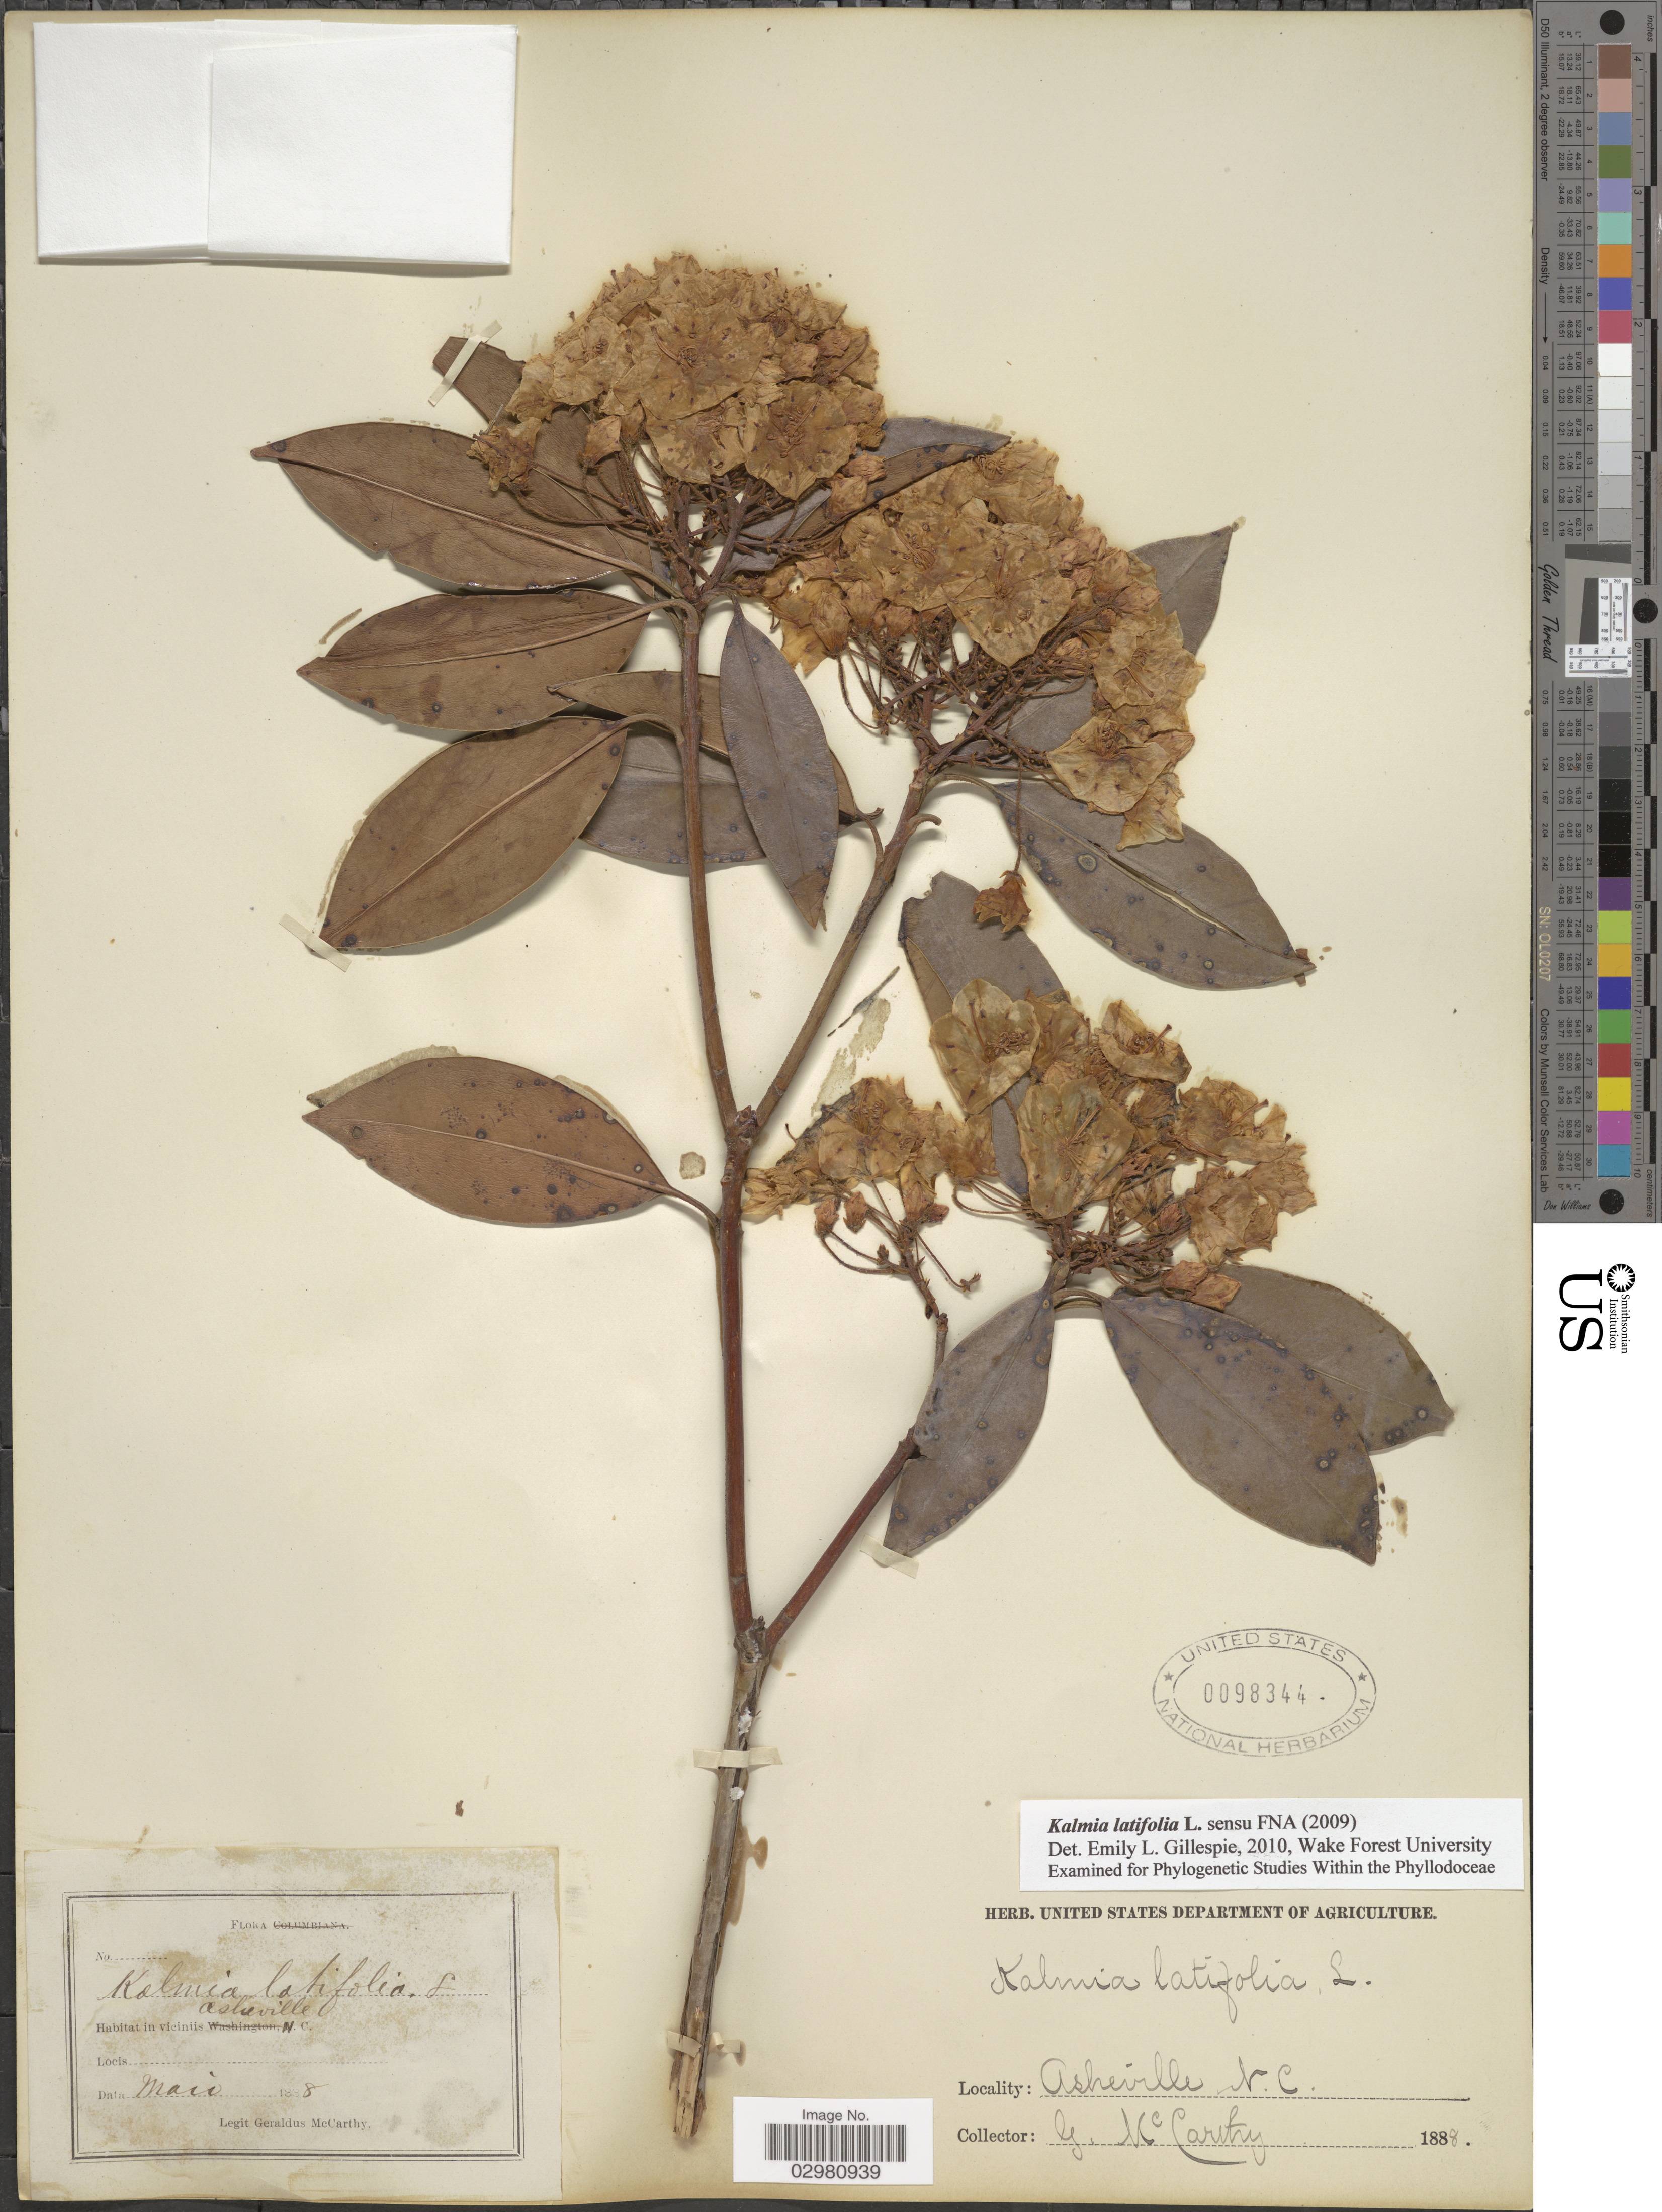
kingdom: Plantae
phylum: Tracheophyta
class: Magnoliopsida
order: Ericales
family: Ericaceae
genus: Kalmia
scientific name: Kalmia latifolia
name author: L.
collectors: M. McCarthy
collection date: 1888-05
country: United States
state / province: North Carolina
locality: Viciniis Asheville, N.C.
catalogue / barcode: US 98344